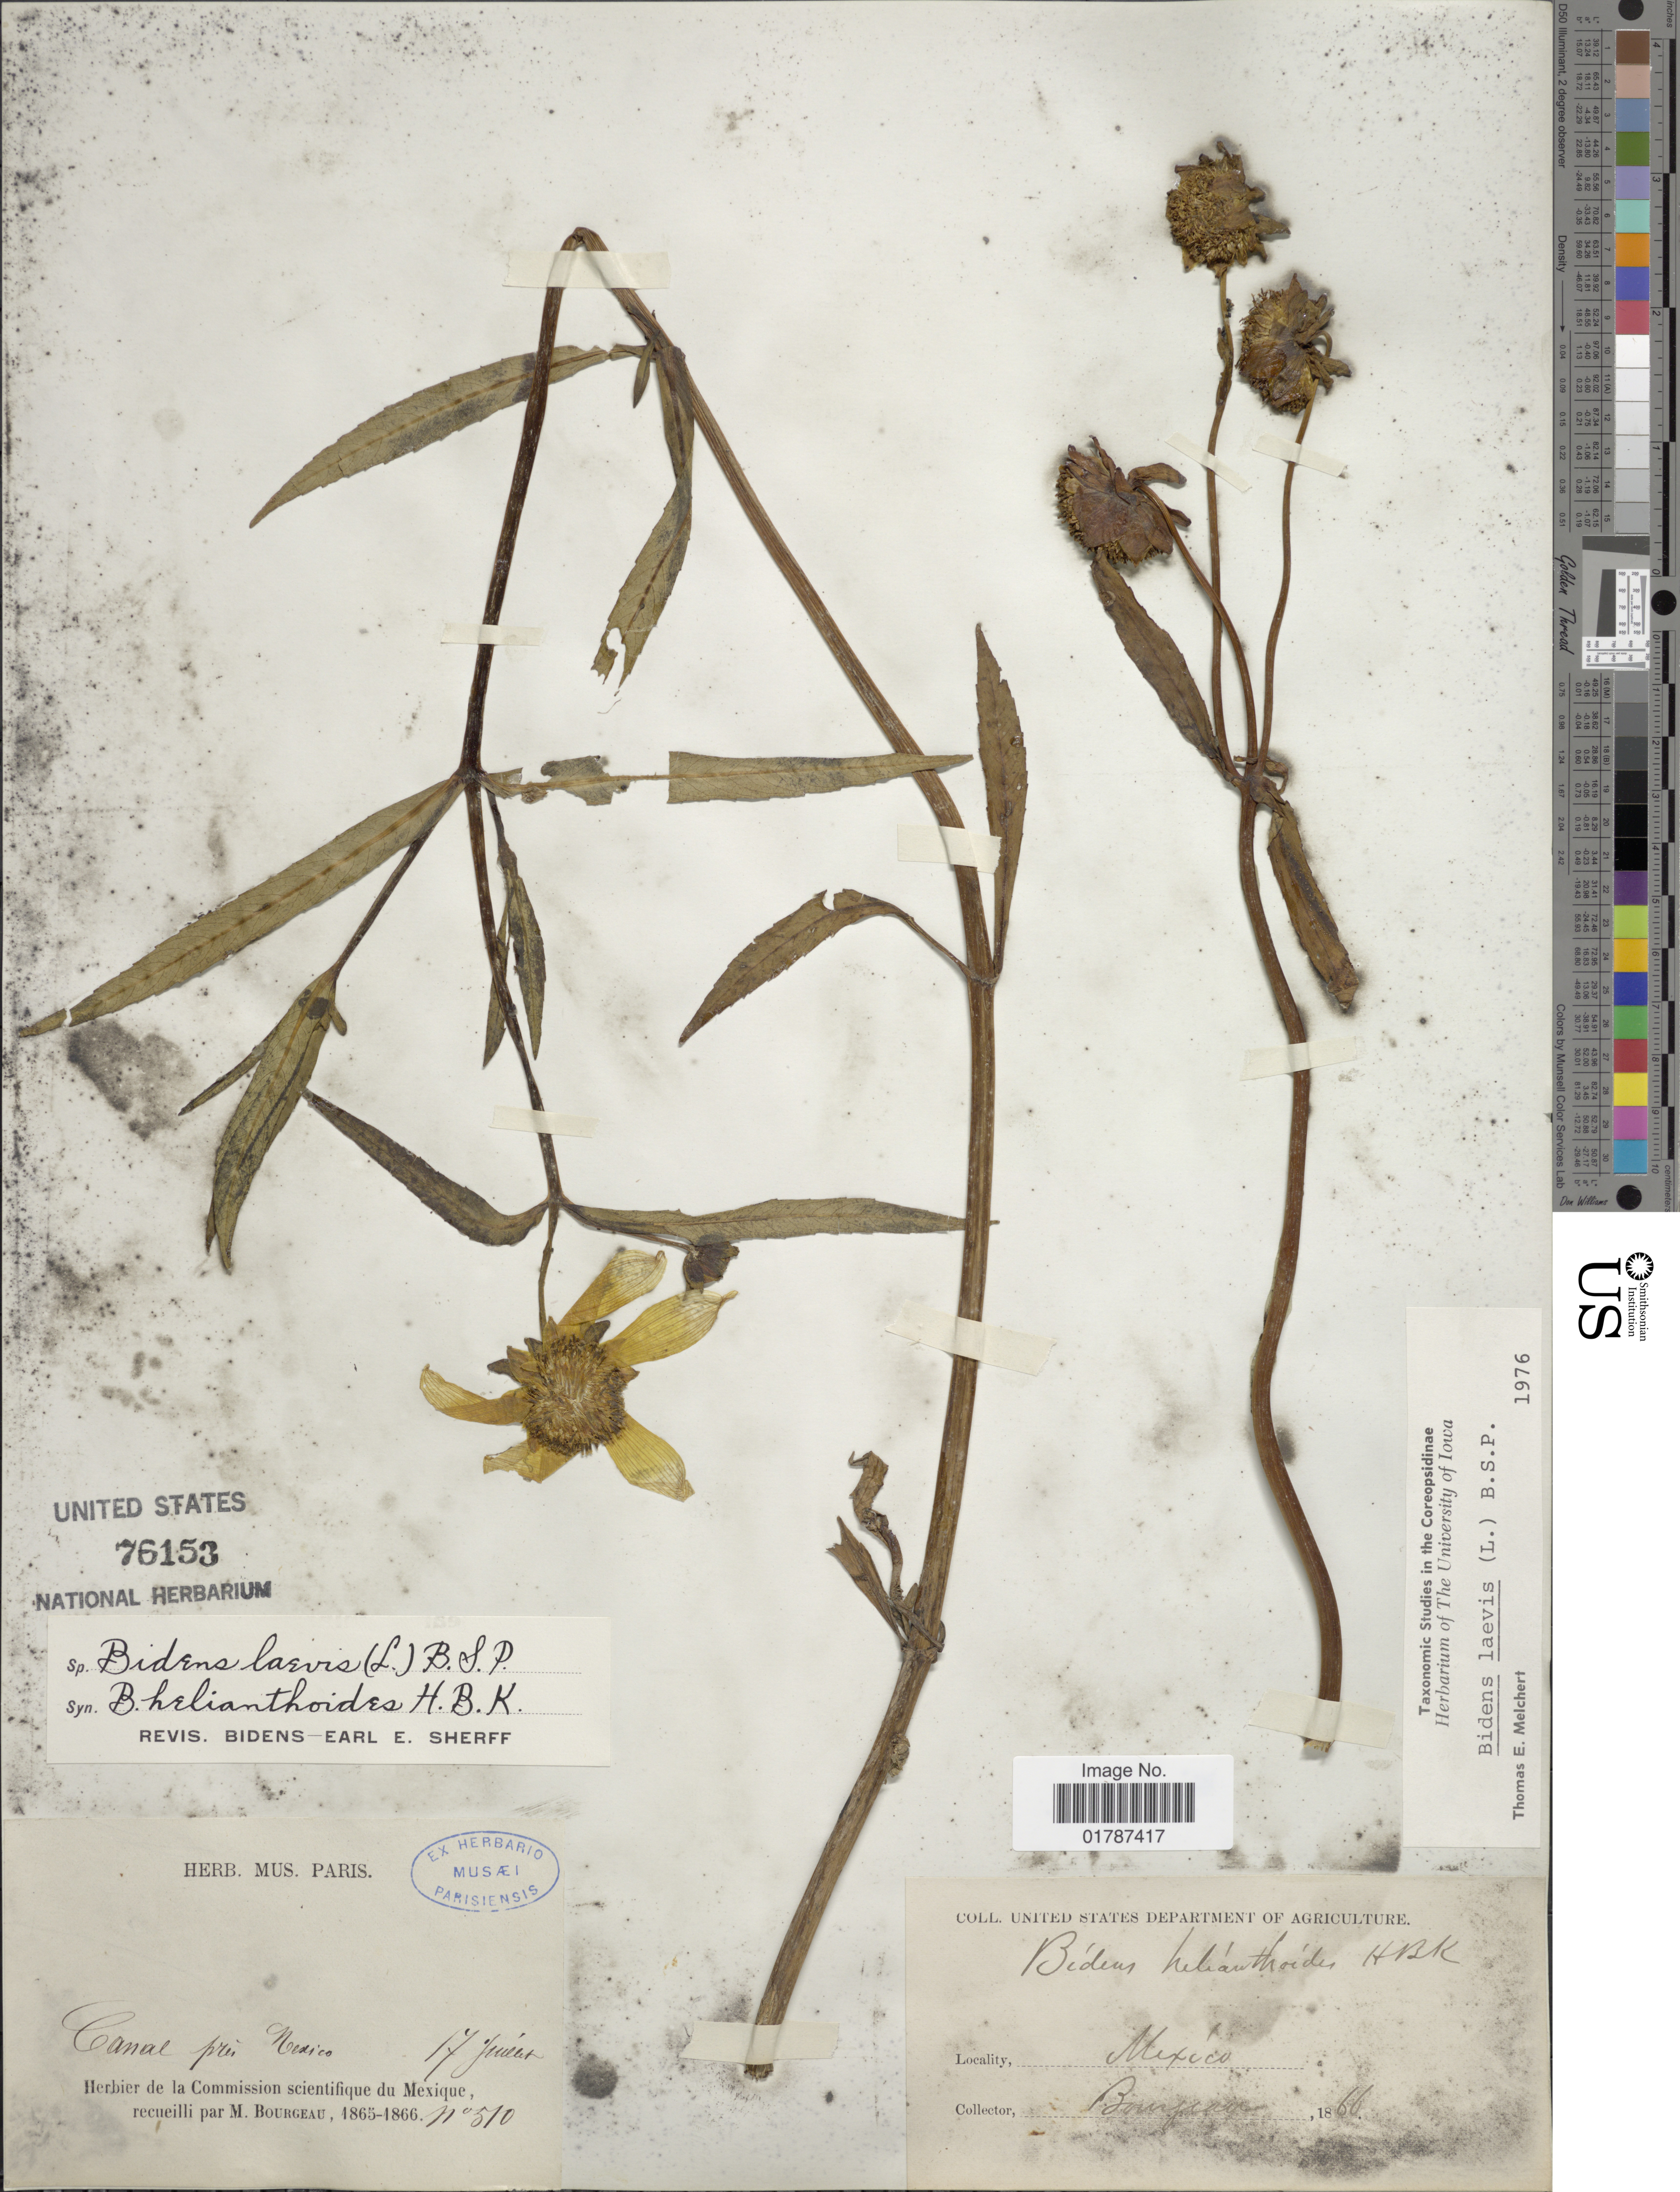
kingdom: Plantae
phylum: Tracheophyta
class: Magnoliopsida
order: Asterales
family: Asteraceae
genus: Bidens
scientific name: Bidens laevis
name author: (L.) Britton, Stearns & Poggenb.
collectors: M. Bourgeau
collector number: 510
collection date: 1866-02-17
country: Mexico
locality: Canal pres Mexico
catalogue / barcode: US 76153